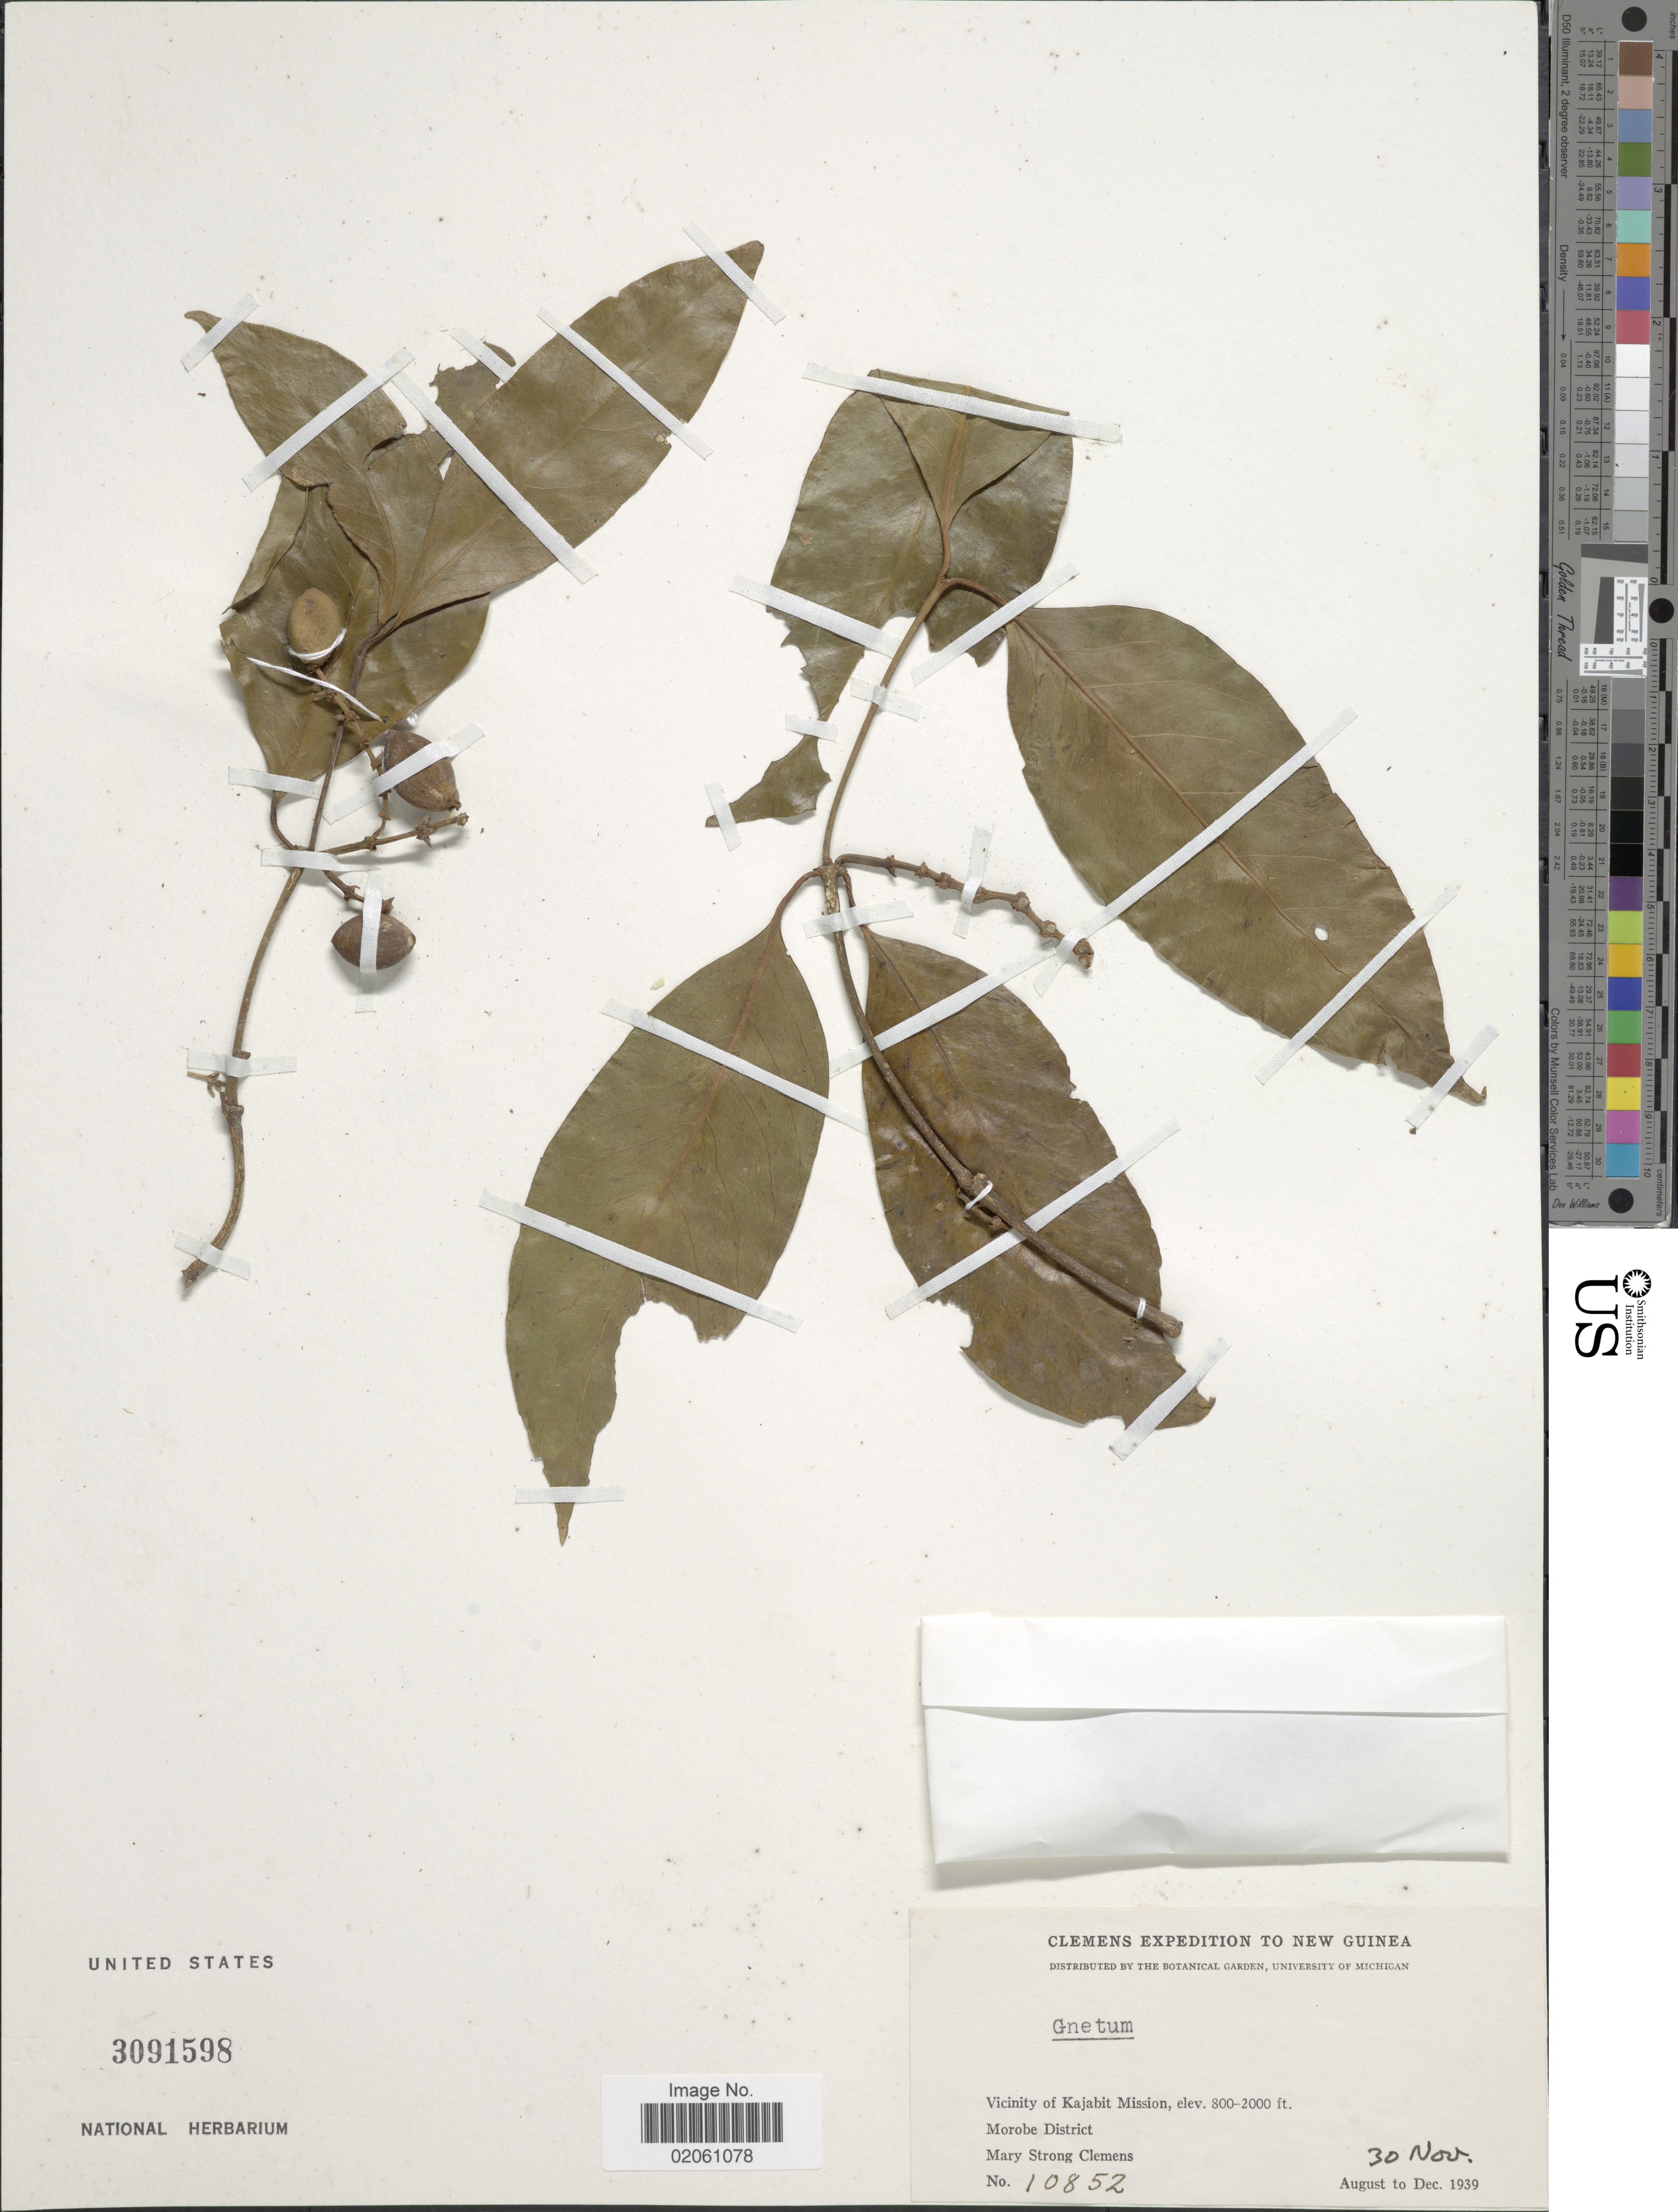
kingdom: Plantae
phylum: Tracheophyta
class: Gnetopsida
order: Gnetales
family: Gnetaceae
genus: Gnetum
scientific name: Gnetum sp.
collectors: M. S. Clemens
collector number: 10852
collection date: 1939-11-30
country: Papua New Guinea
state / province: Morobe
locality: New Guinea, Vicinity of Kajabit Mission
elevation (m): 244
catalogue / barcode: US 3091598